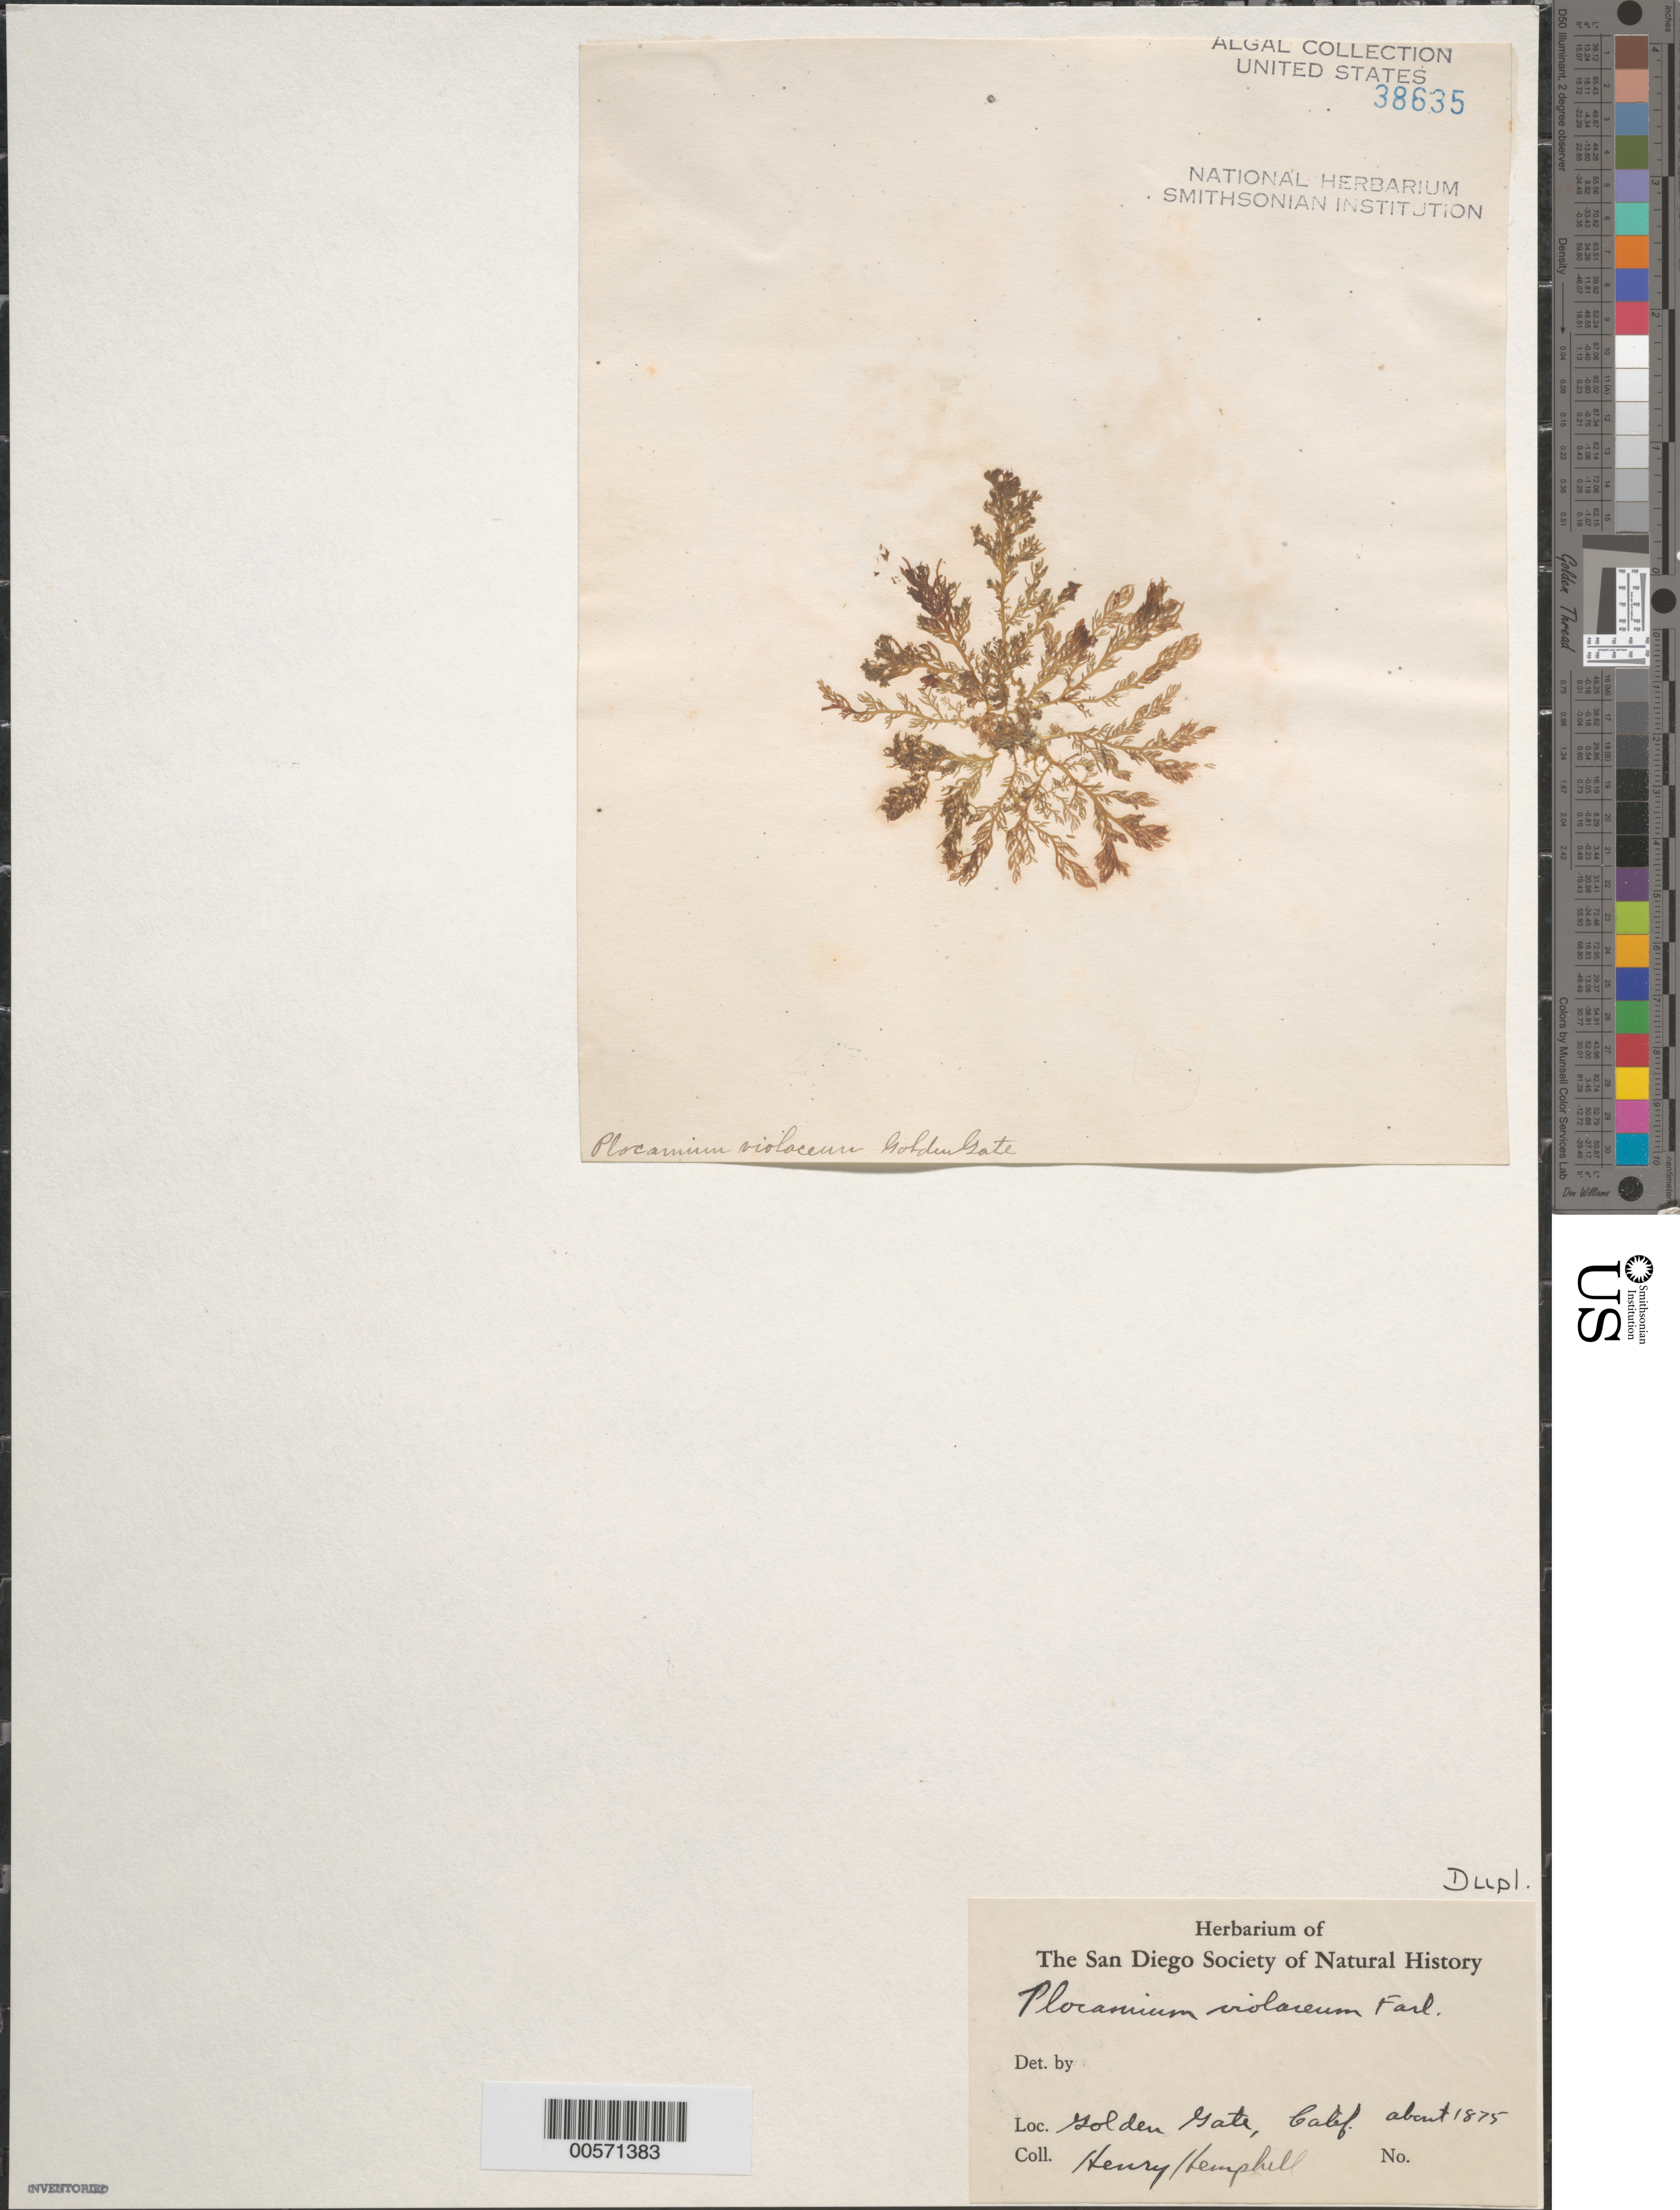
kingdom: Plantae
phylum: Rhodophyta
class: Florideophyceae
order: Plocamiales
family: Plocamiaceae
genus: Plocamium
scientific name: Plocamium violaceum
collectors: A. H. Hemphill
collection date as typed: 1875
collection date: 1875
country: United States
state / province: California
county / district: San Francisco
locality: Golden Gate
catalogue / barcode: US 38635